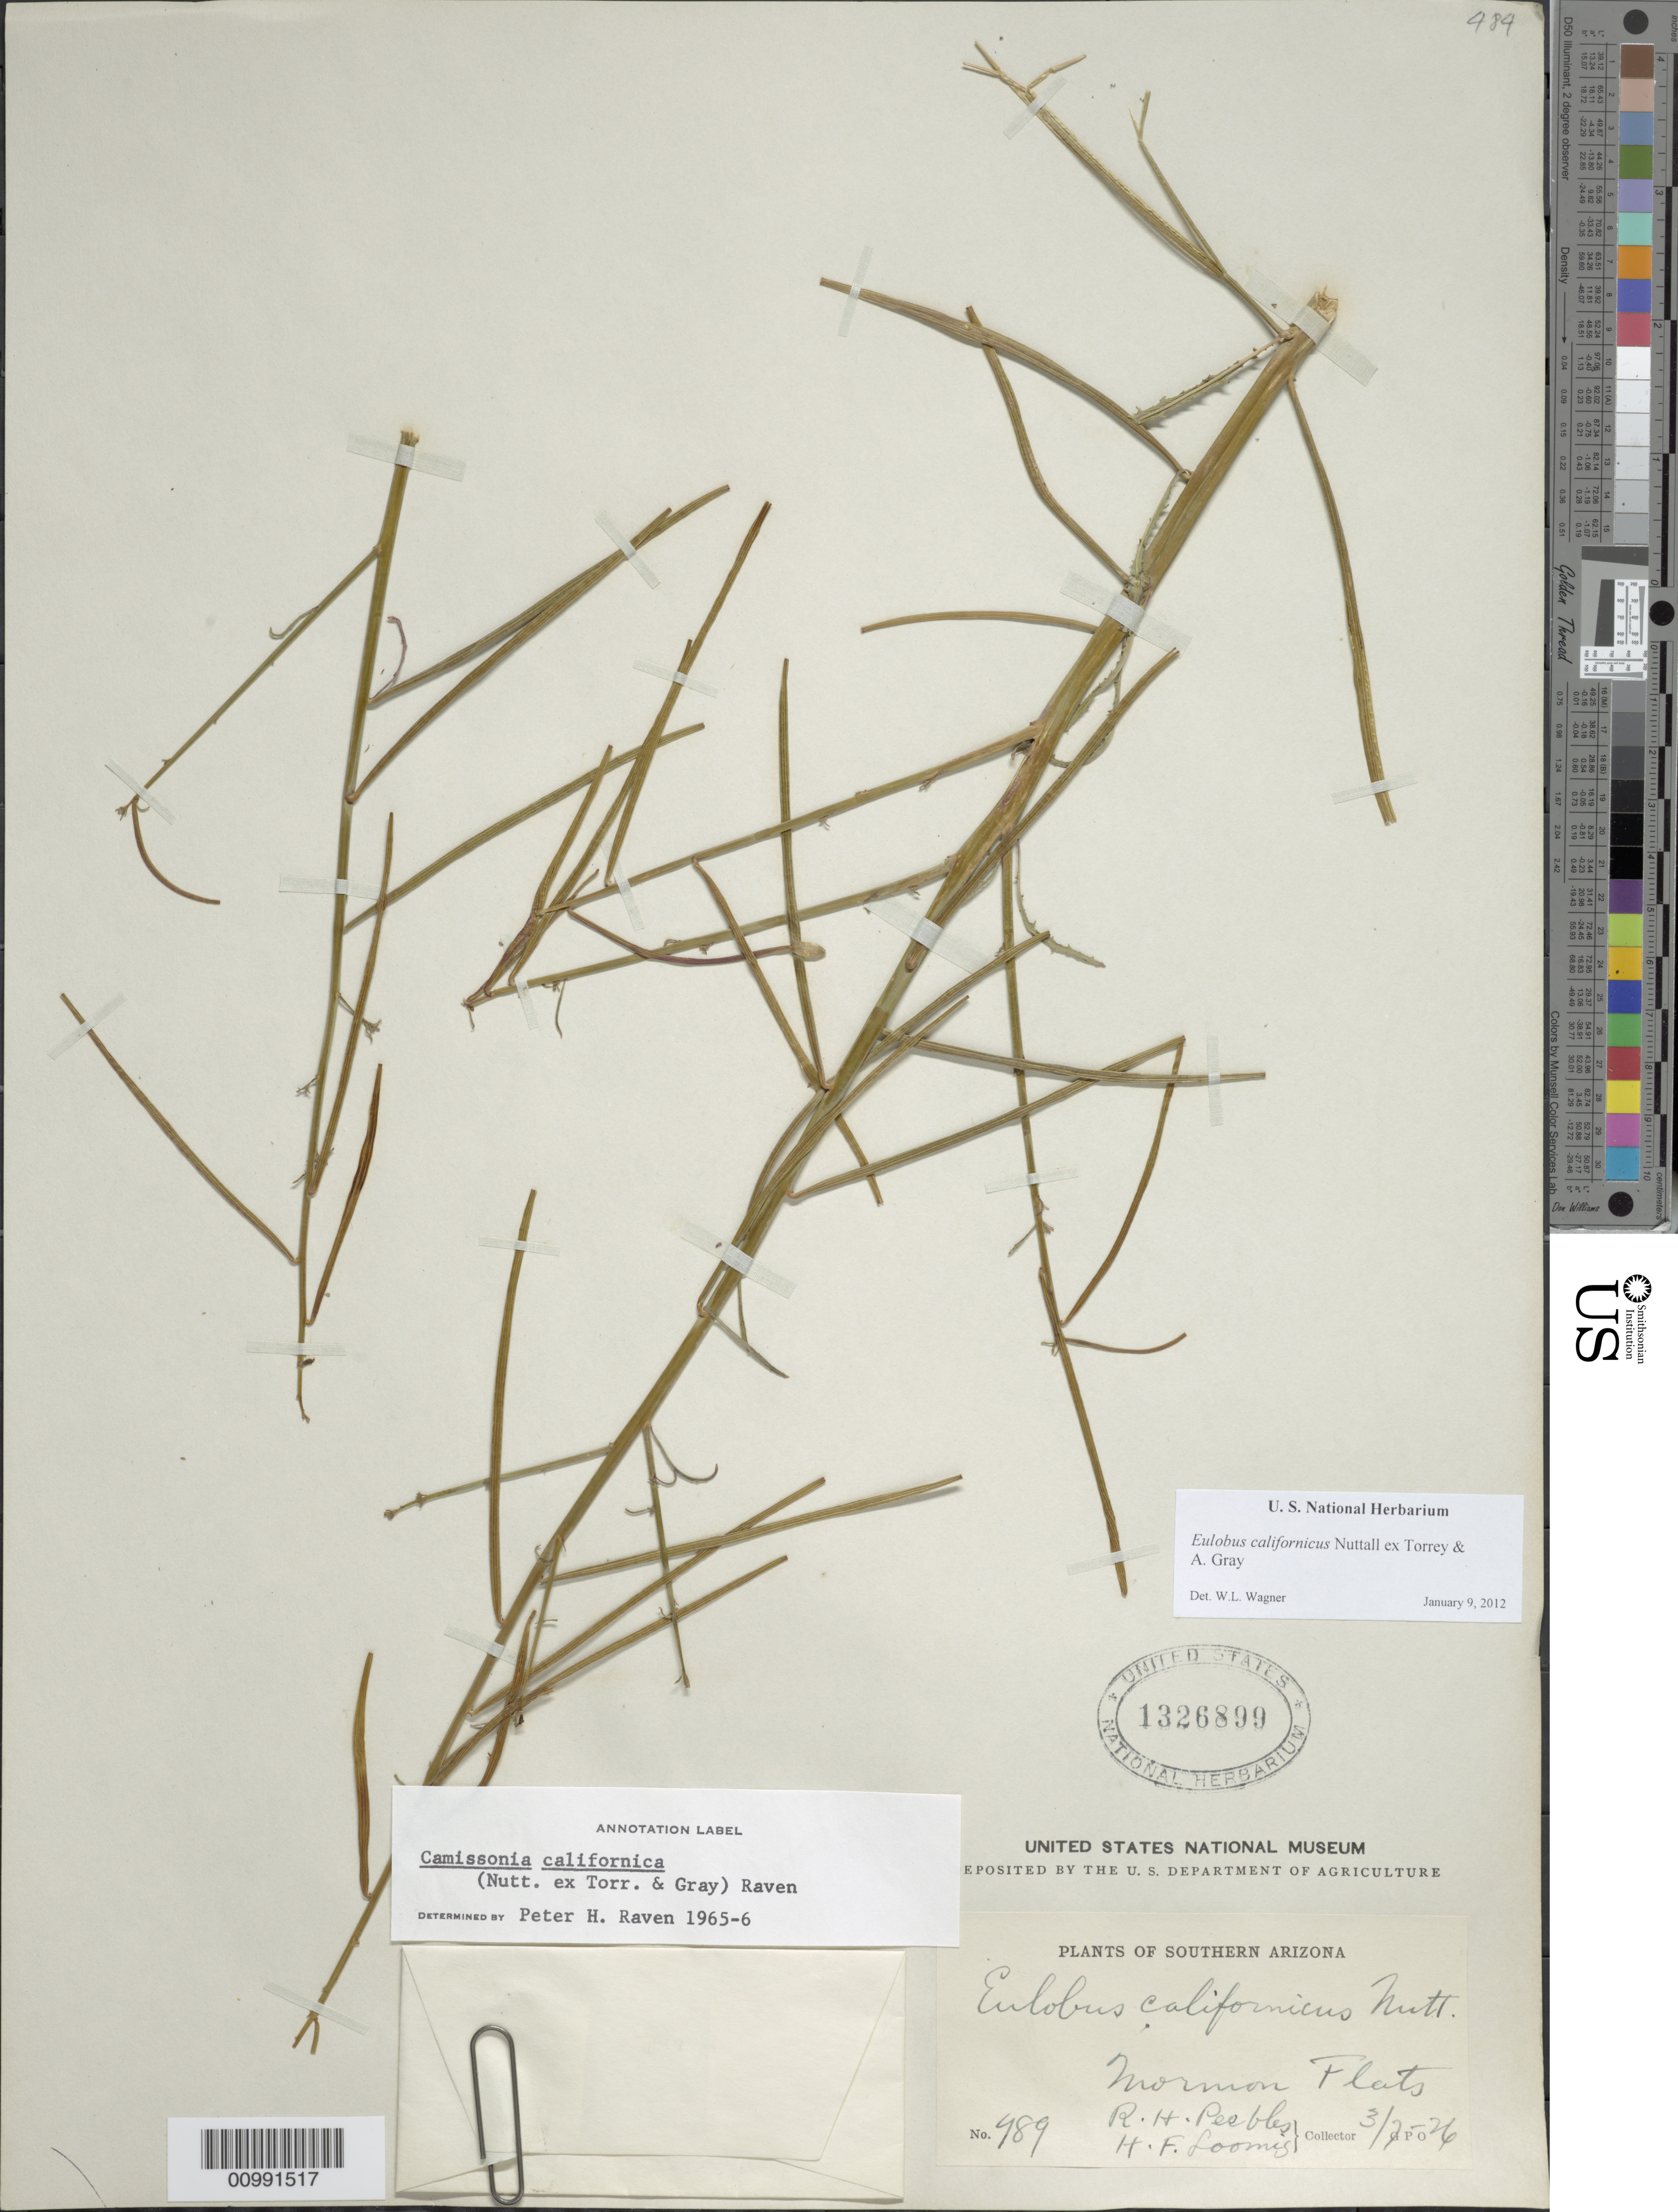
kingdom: Plantae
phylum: Tracheophyta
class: Magnoliopsida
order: Myrtales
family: Onagraceae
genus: Eulobus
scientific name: Eulobus californicus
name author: Nutt. ex Torr. & A. Gray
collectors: R. H. Peebles & H. F. Loomis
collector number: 989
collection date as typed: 07 Mar 1926 or 03 Jul 1926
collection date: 1926-03-07/1926-07-03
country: United States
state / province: Arizona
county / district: Maricopa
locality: Mormon Flats.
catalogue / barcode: US 1326899